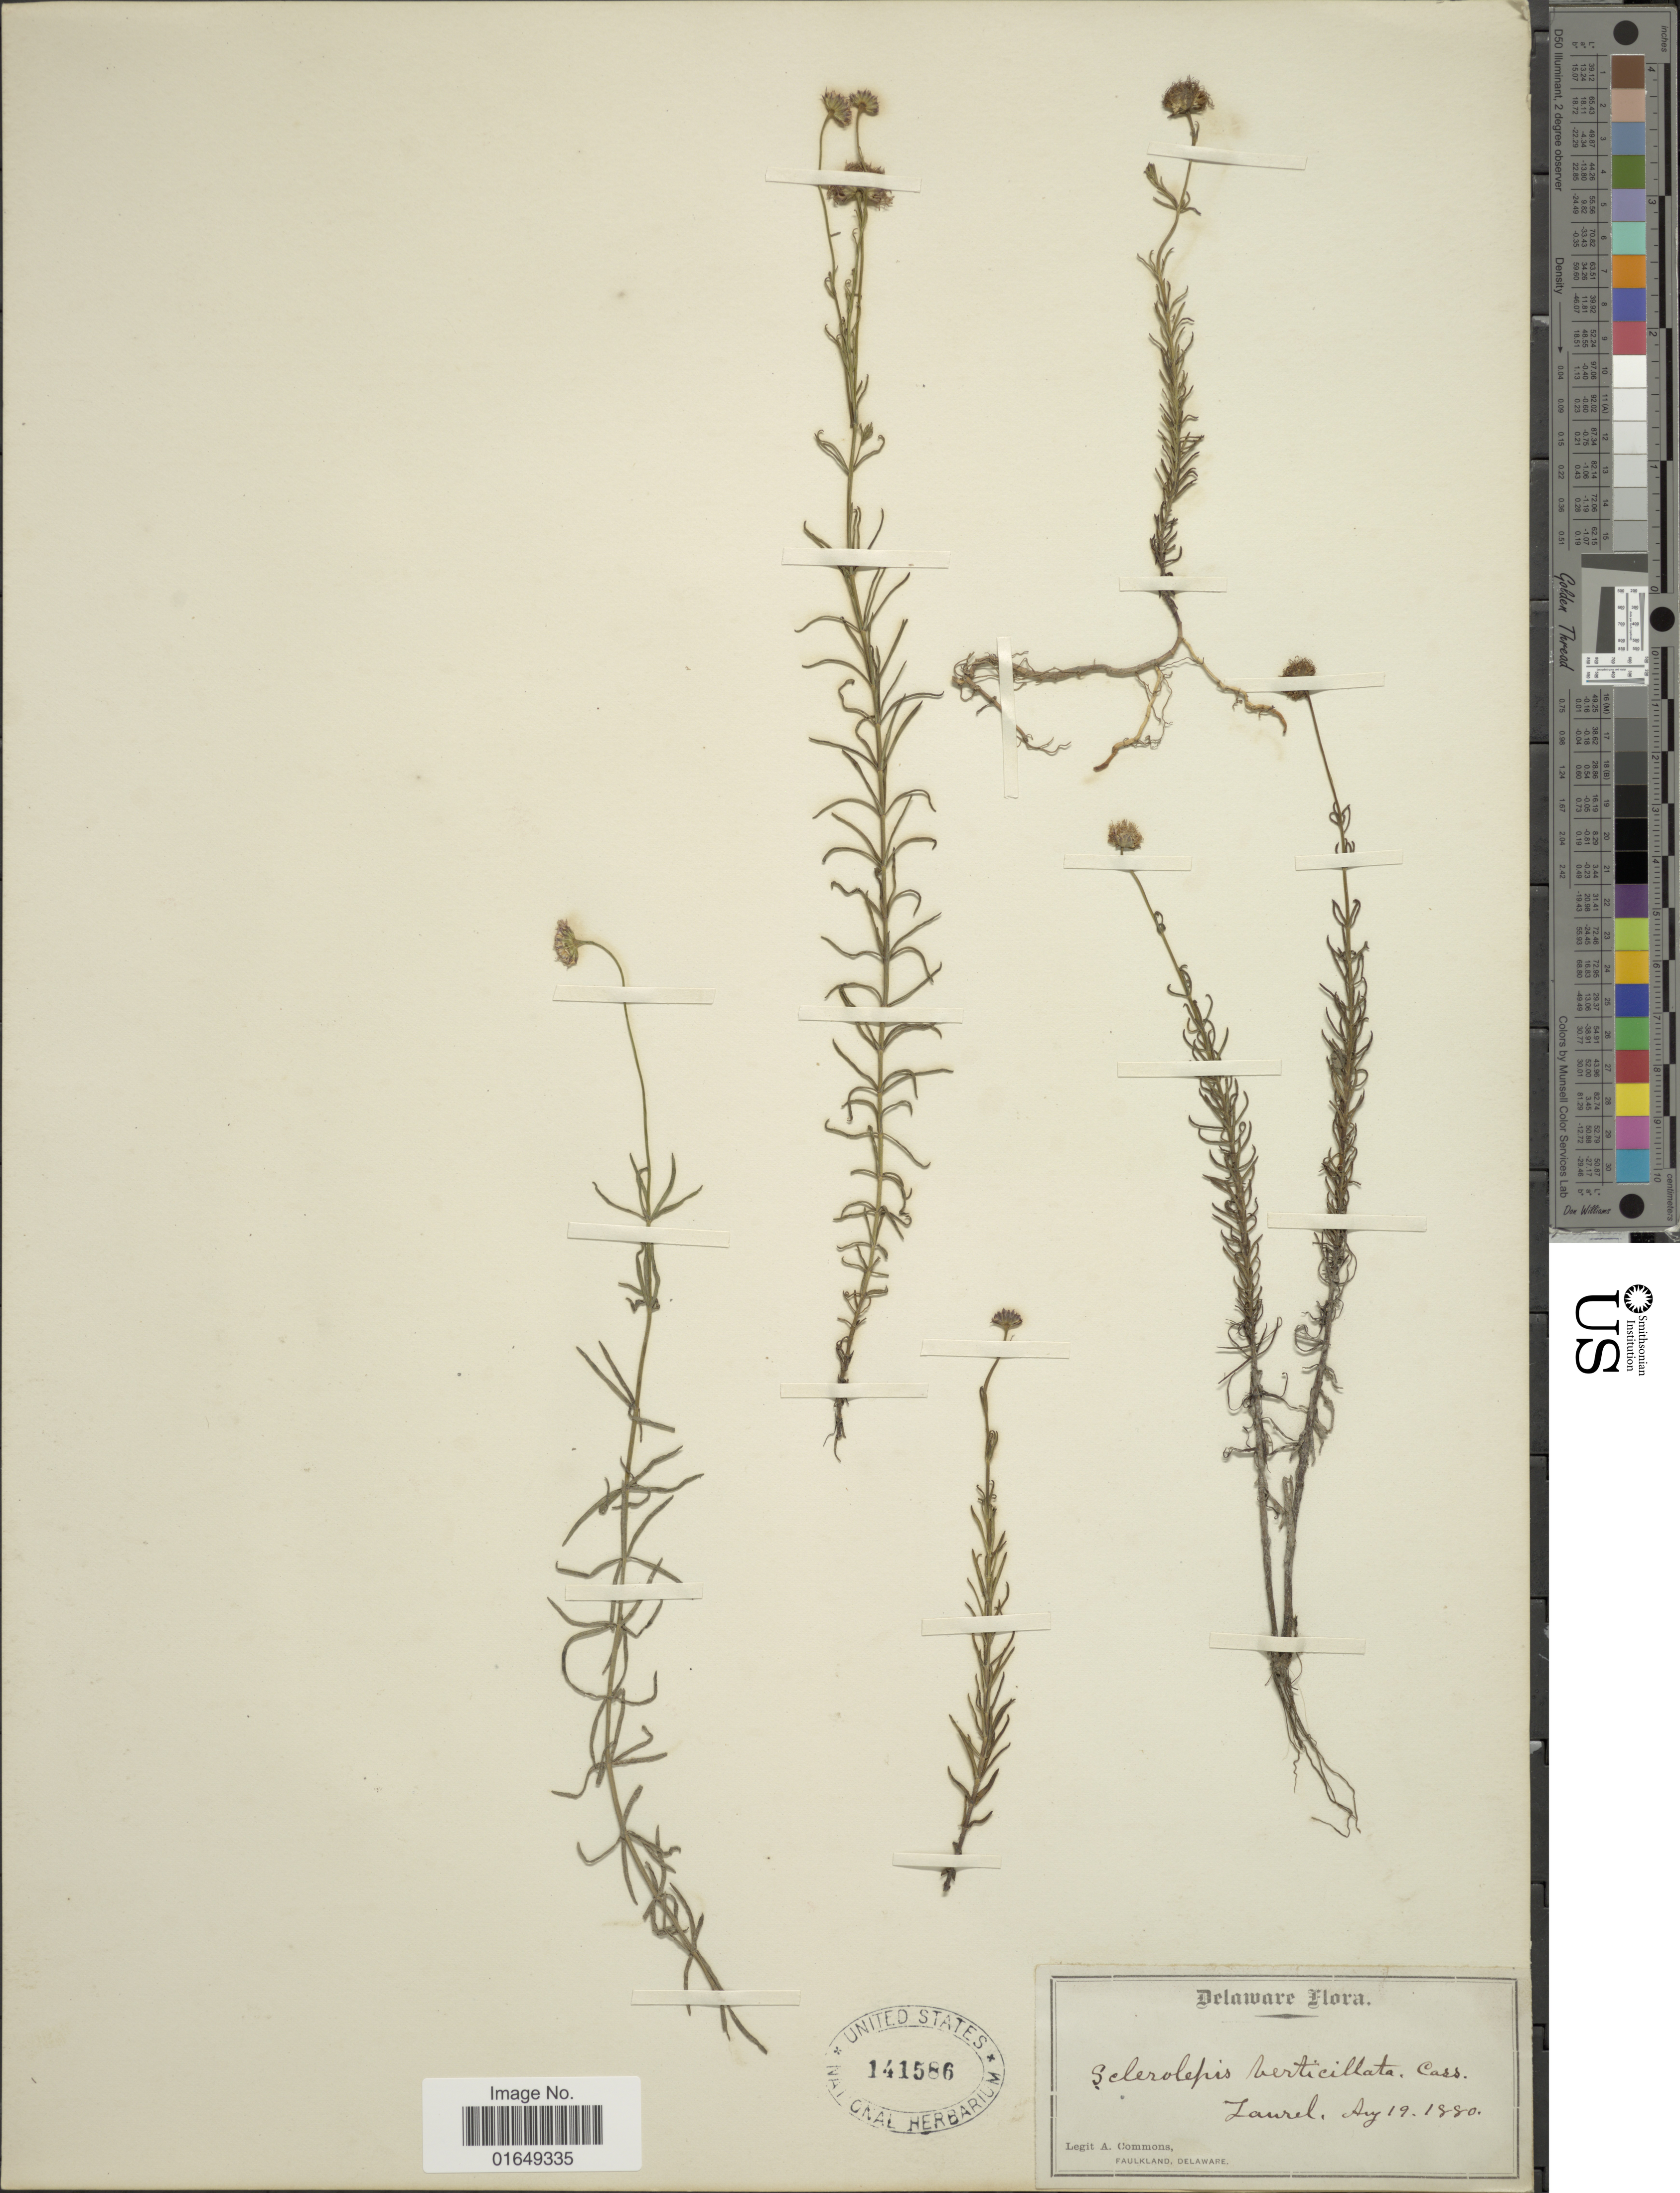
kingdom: Plantae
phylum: Tracheophyta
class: Magnoliopsida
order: Asterales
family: Asteraceae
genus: Sclerolepis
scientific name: Sclerolepis uniflora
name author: (Walter) Britton et al.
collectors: A. Commons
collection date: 1880-08-19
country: United States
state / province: Delaware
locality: Laurel.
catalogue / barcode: US 141586